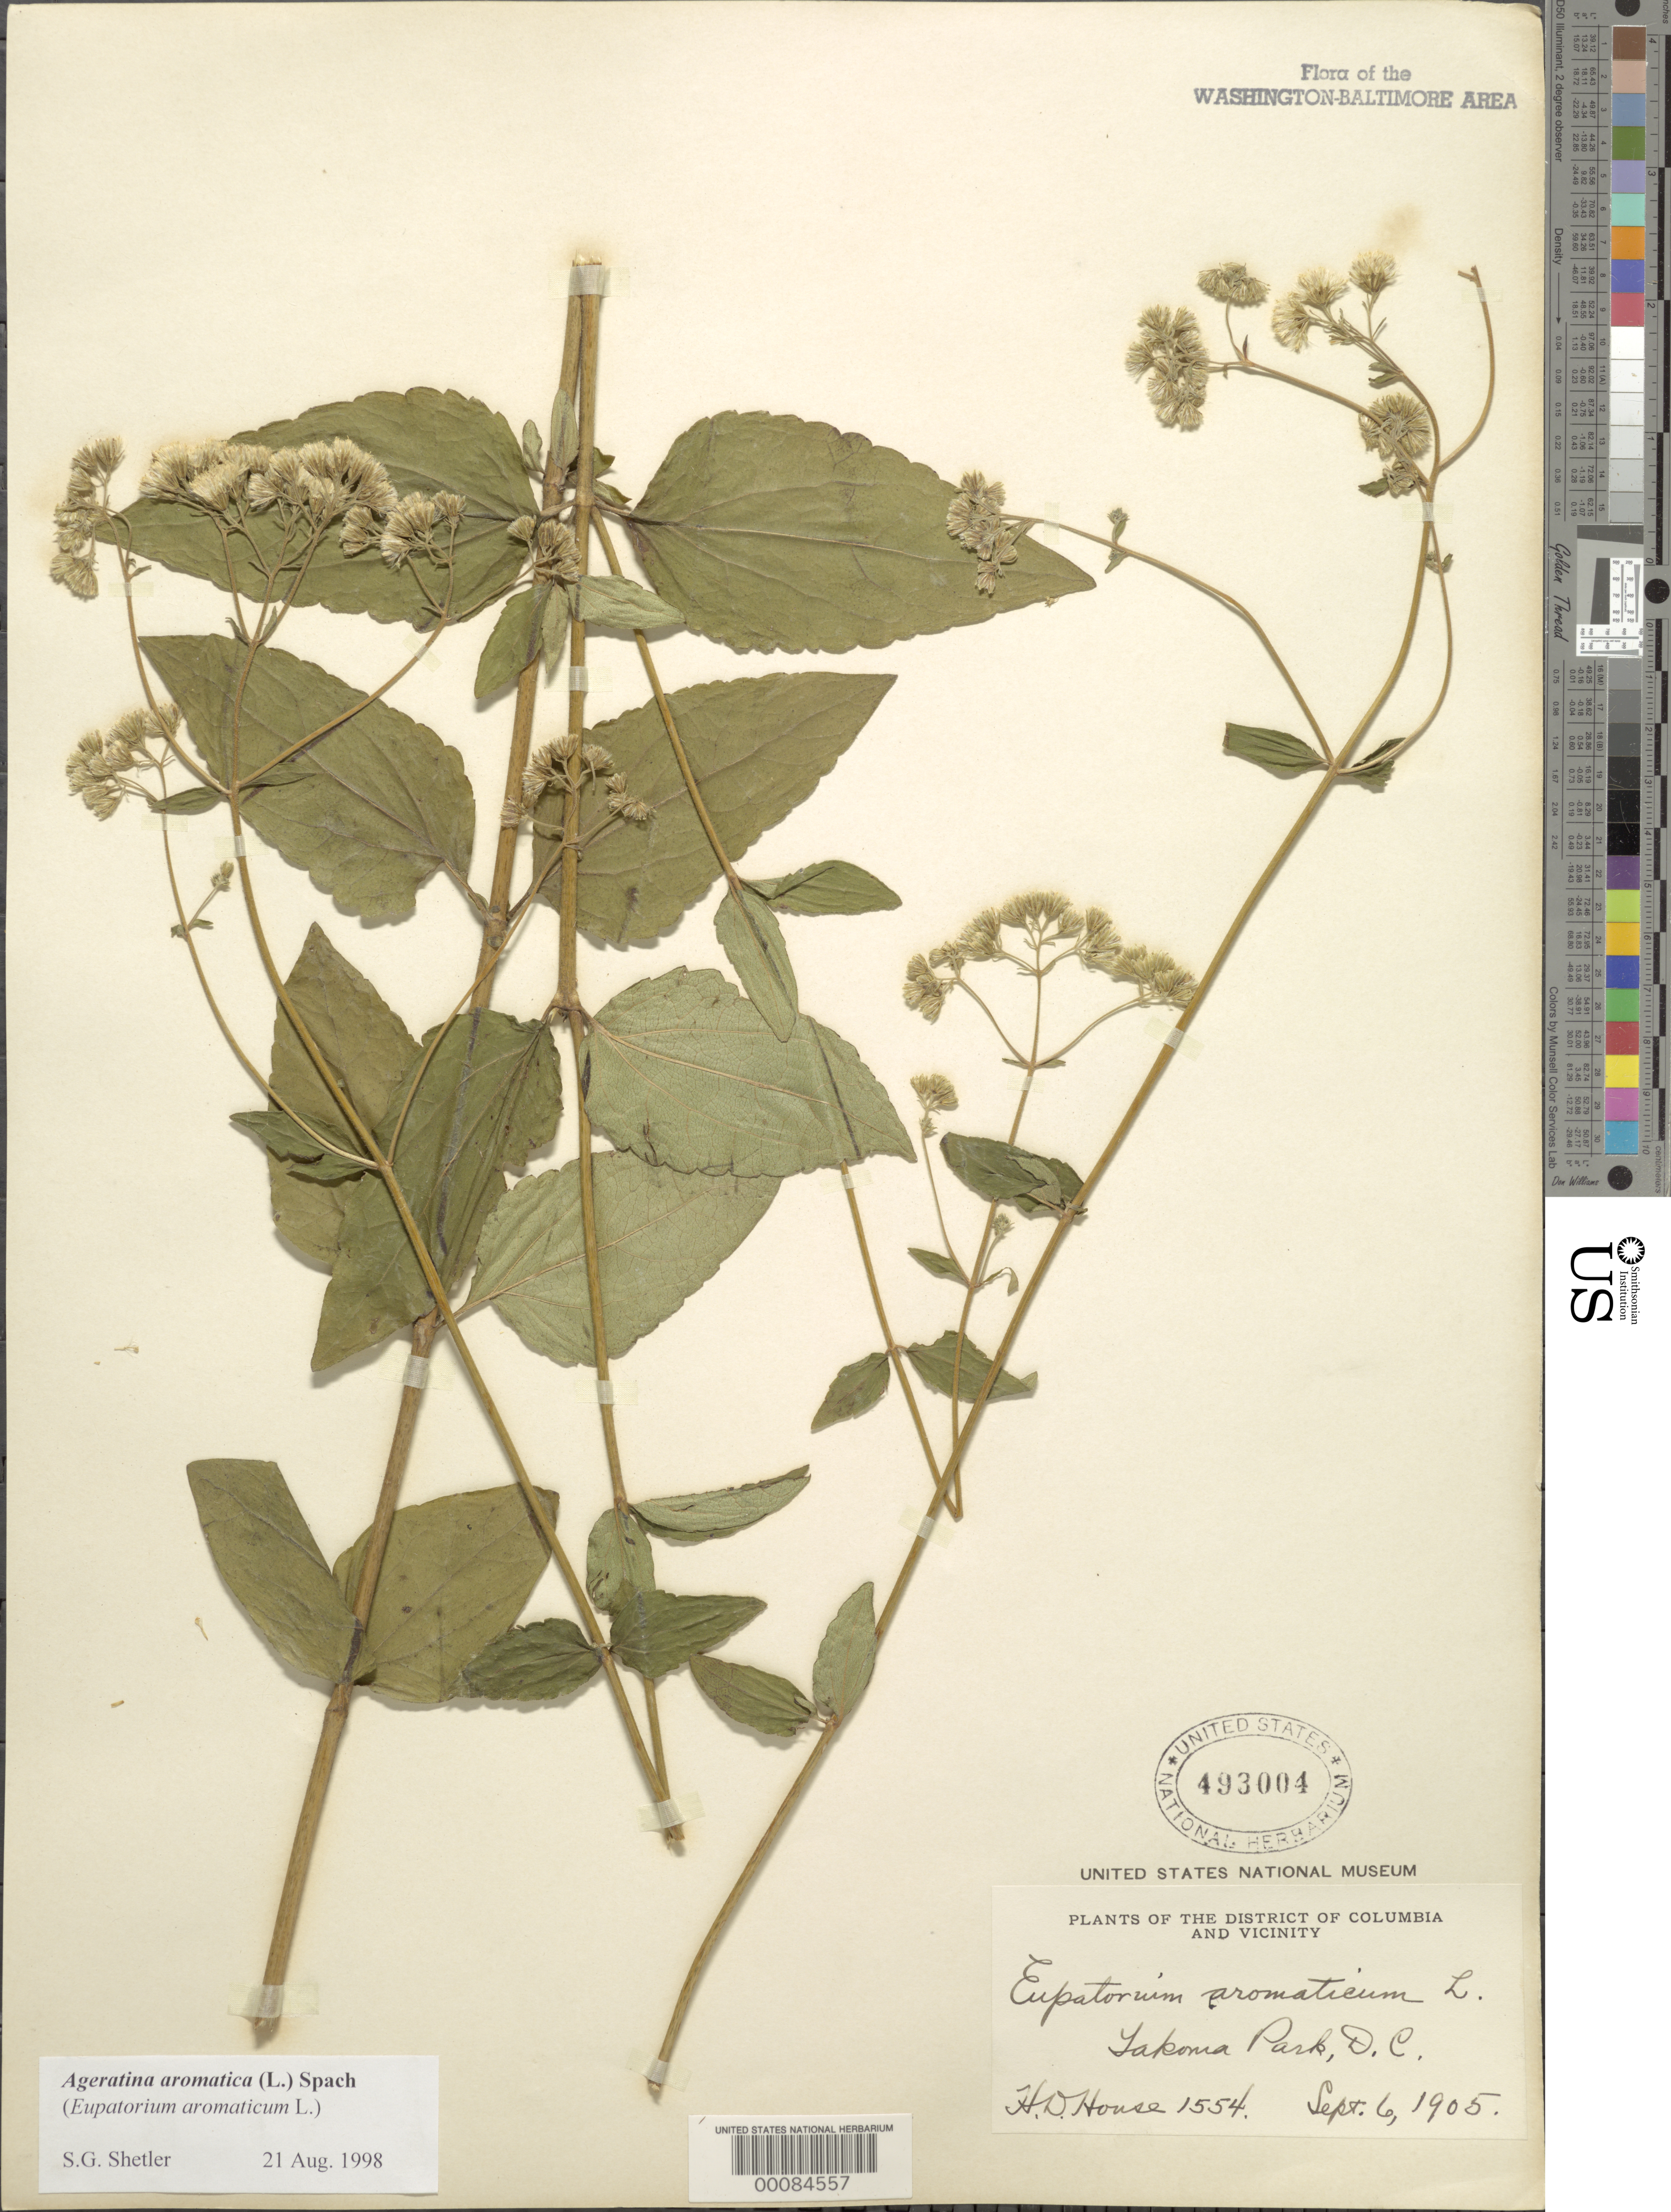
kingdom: Plantae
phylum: Tracheophyta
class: Magnoliopsida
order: Asterales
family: Asteraceae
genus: Ageratina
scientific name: Ageratina aromatica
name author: (L.) Spach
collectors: H. D. House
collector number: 1554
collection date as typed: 06 Sep 1905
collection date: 1905-09-06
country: United States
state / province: District of Columbia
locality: Takoma Park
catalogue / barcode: US 493004